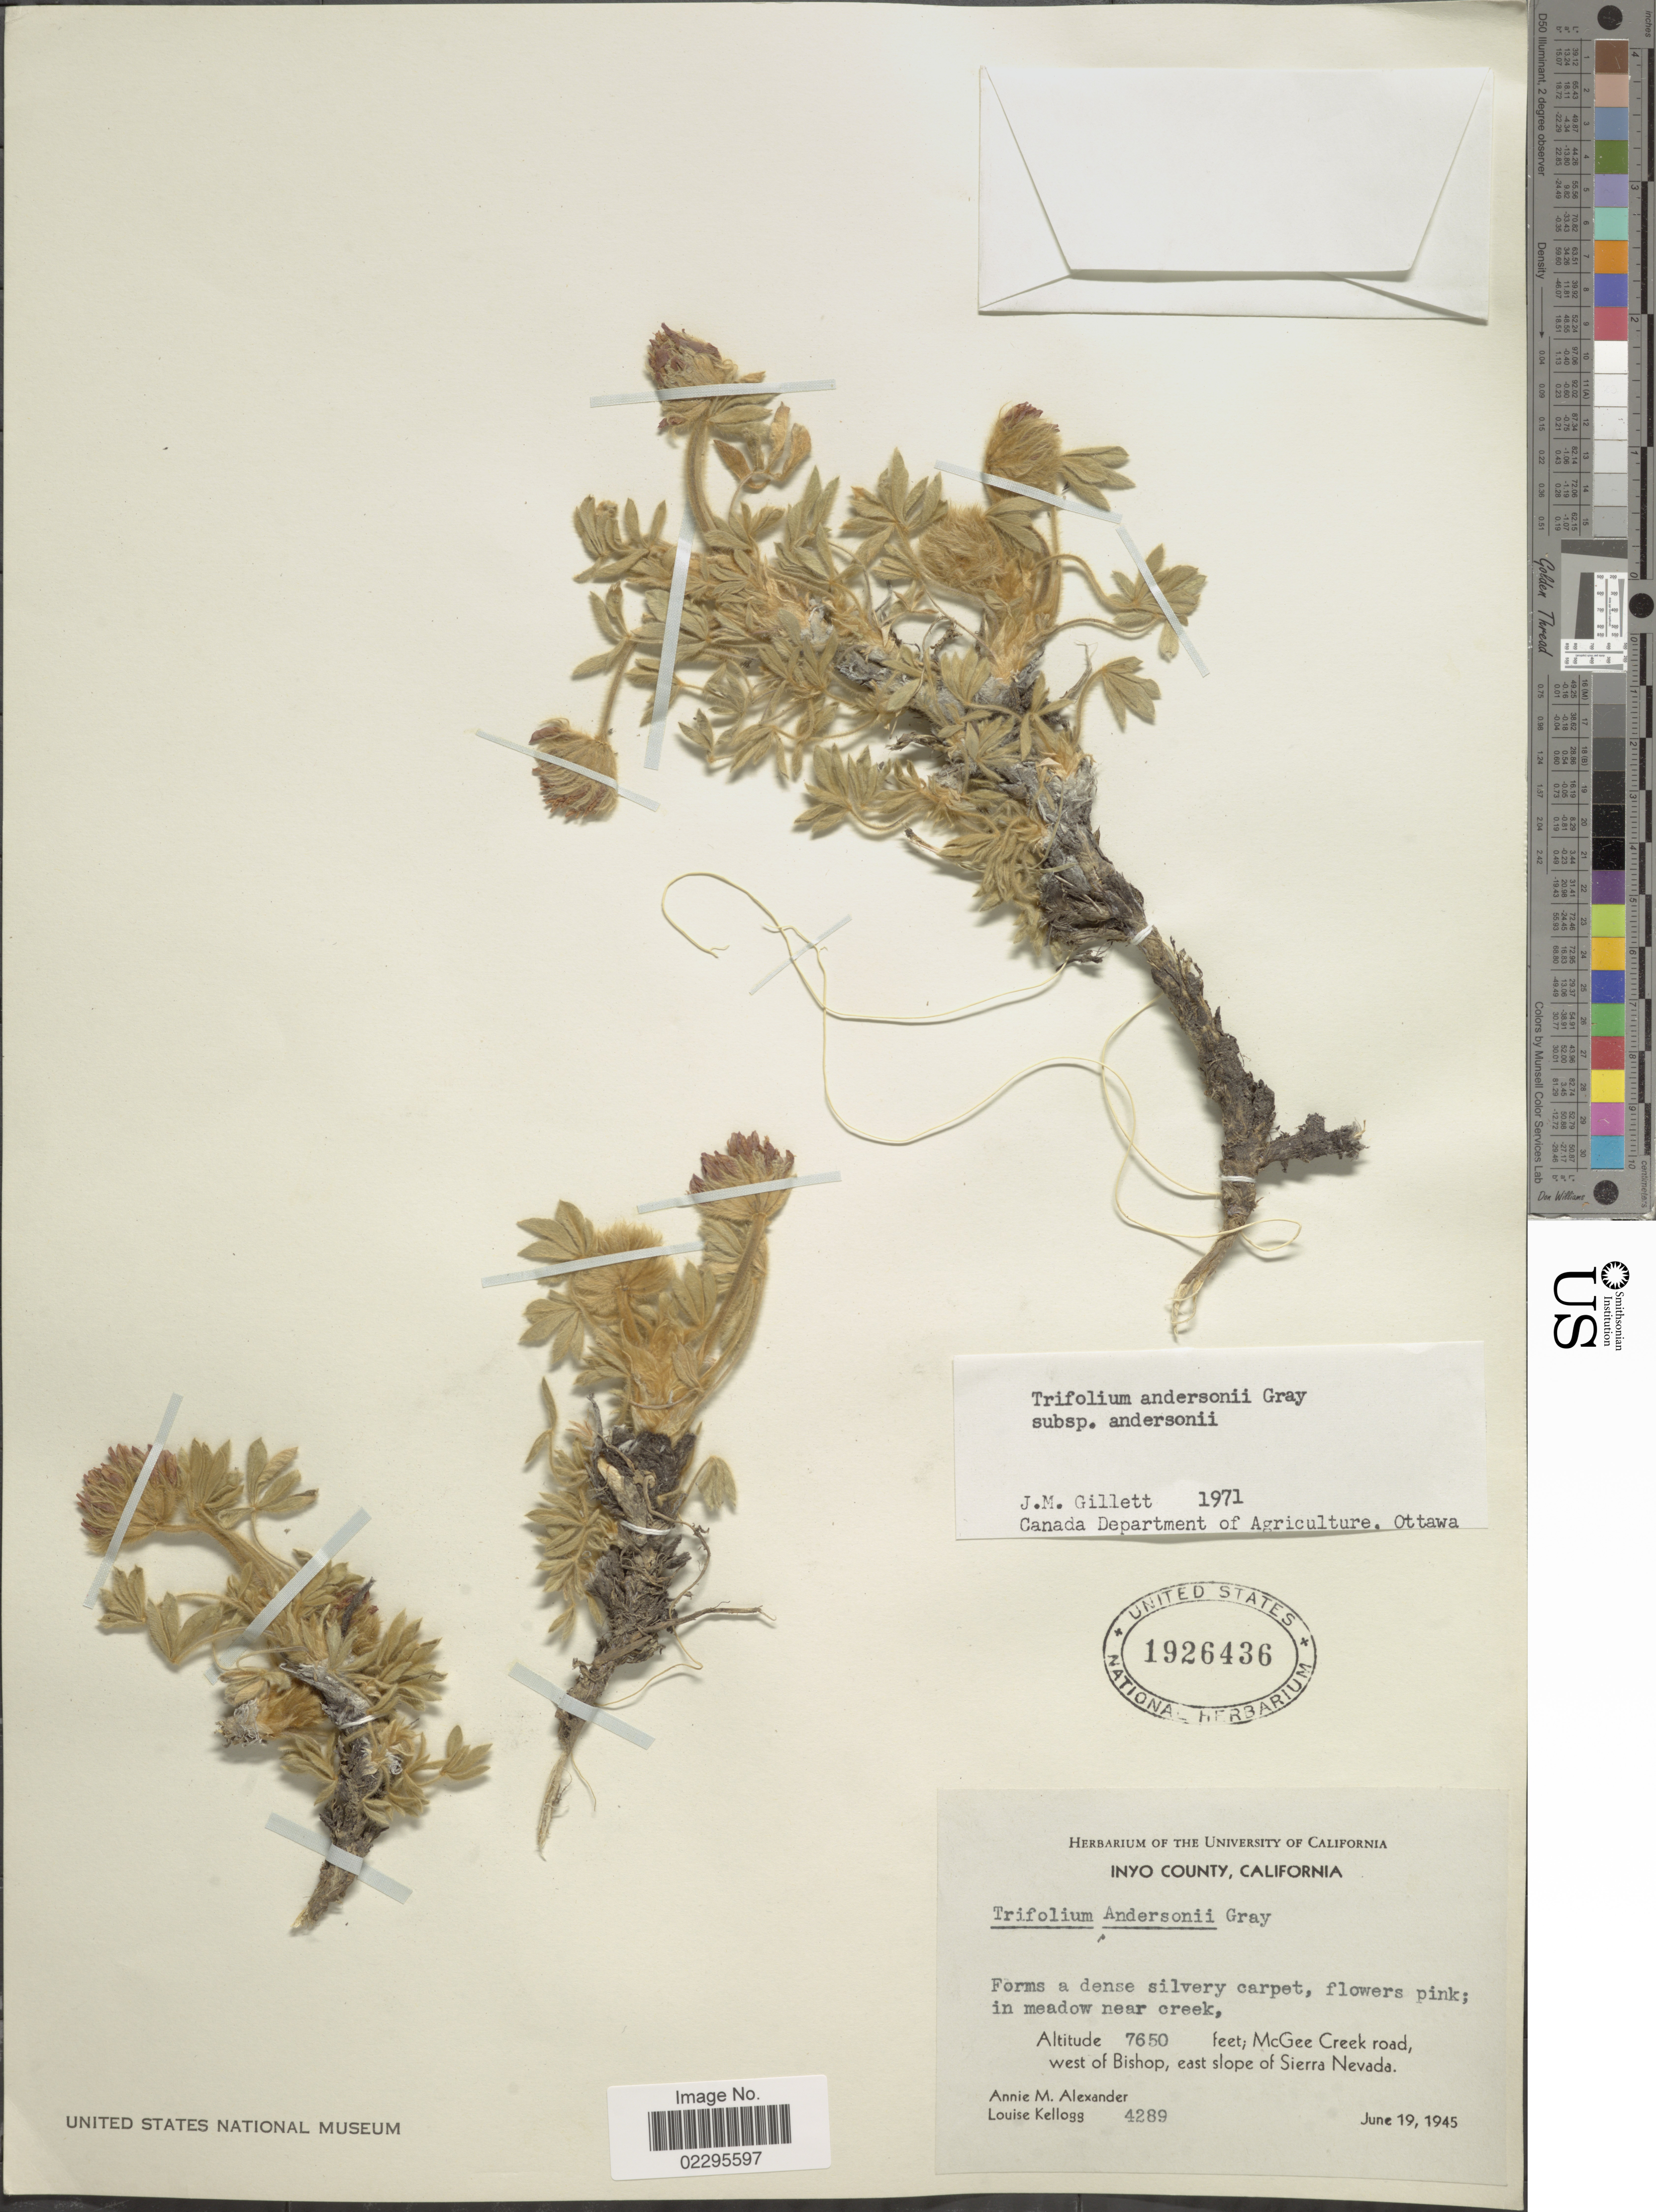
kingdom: Plantae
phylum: Tracheophyta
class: Magnoliopsida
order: Fabales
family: Fabaceae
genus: Trifolium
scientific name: Trifolium andersonii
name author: A. Gray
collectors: A. M. Alexander & L. Kellogg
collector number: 4289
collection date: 1945-06-19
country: United States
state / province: California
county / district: Inyo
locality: Inyo County. McGee Creek road, west of Bishop, east slope of Sierra Nevada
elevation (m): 2332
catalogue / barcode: US 1926436